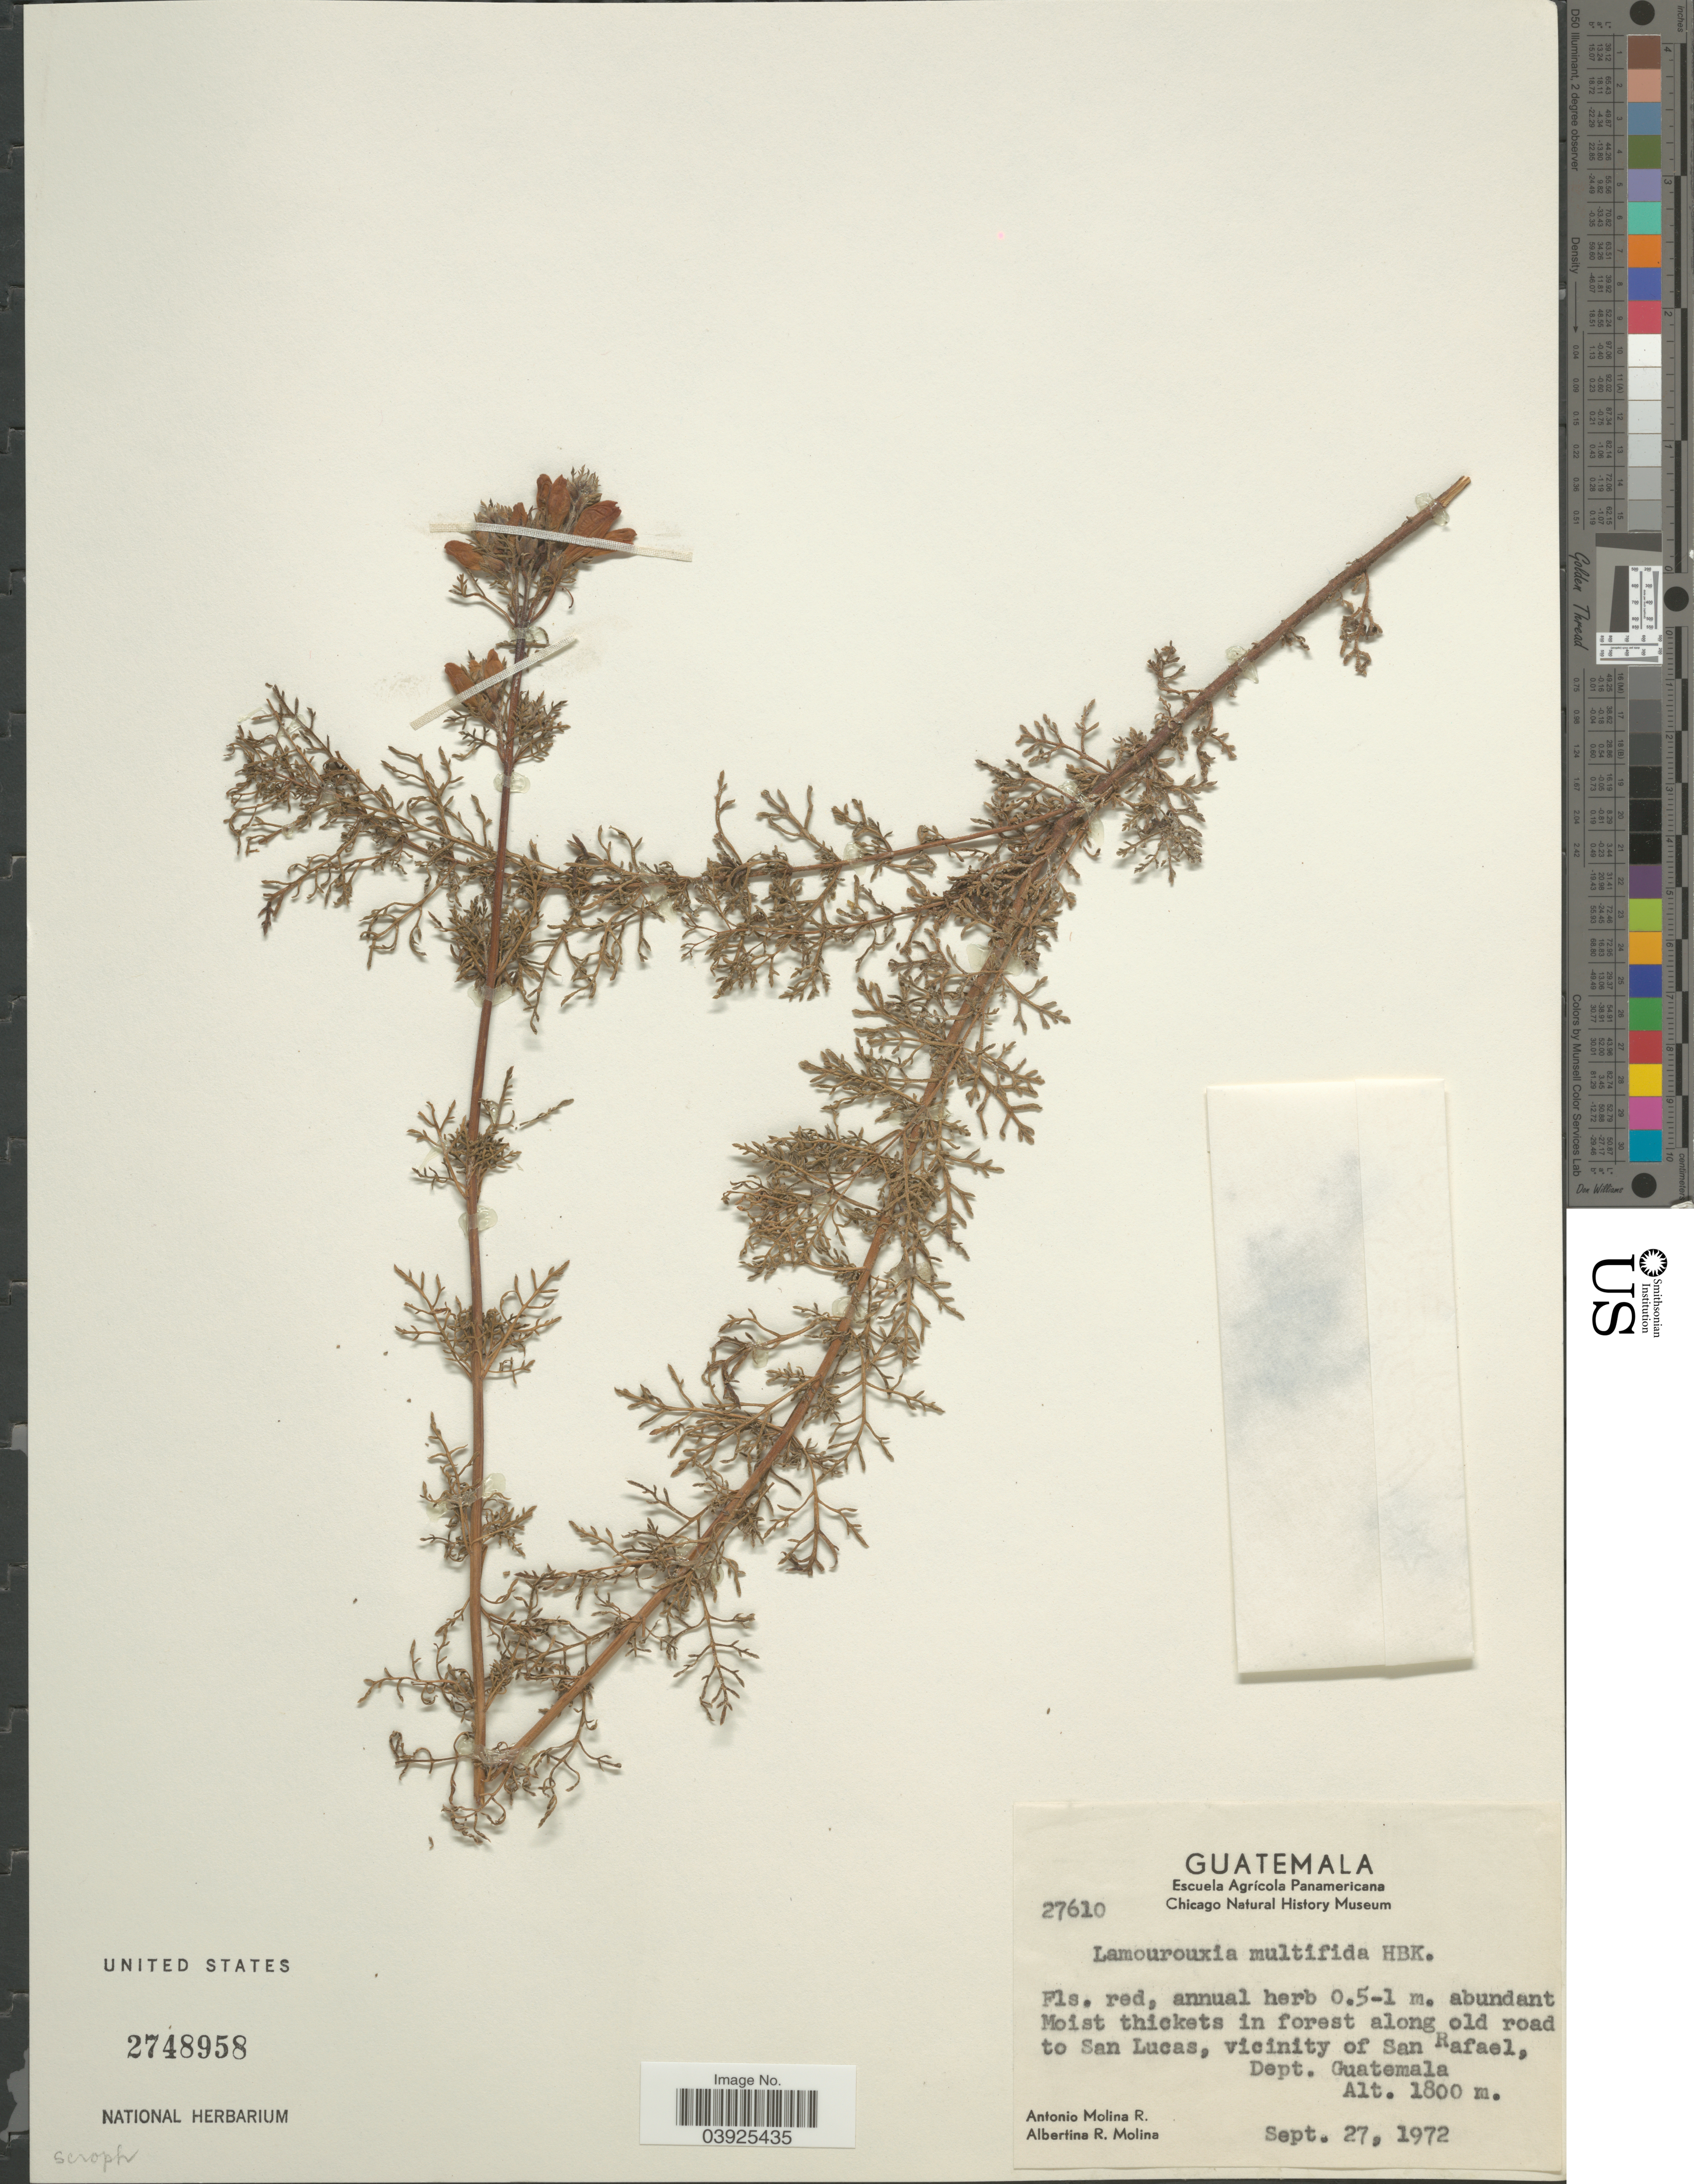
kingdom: Plantae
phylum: Tracheophyta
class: Magnoliopsida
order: Lamiales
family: Orobanchaceae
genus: Lamourouxia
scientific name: Lamourouxia multifida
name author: Kunth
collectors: A. Molina R. & A. R. Molina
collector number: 27610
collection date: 1972-09-27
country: Guatemala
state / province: Guatemala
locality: Moist thickets in forest along old road to San Lucas, vicinity of San Rafael, Dept. Guatemala.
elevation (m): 1800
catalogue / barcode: US 2748958